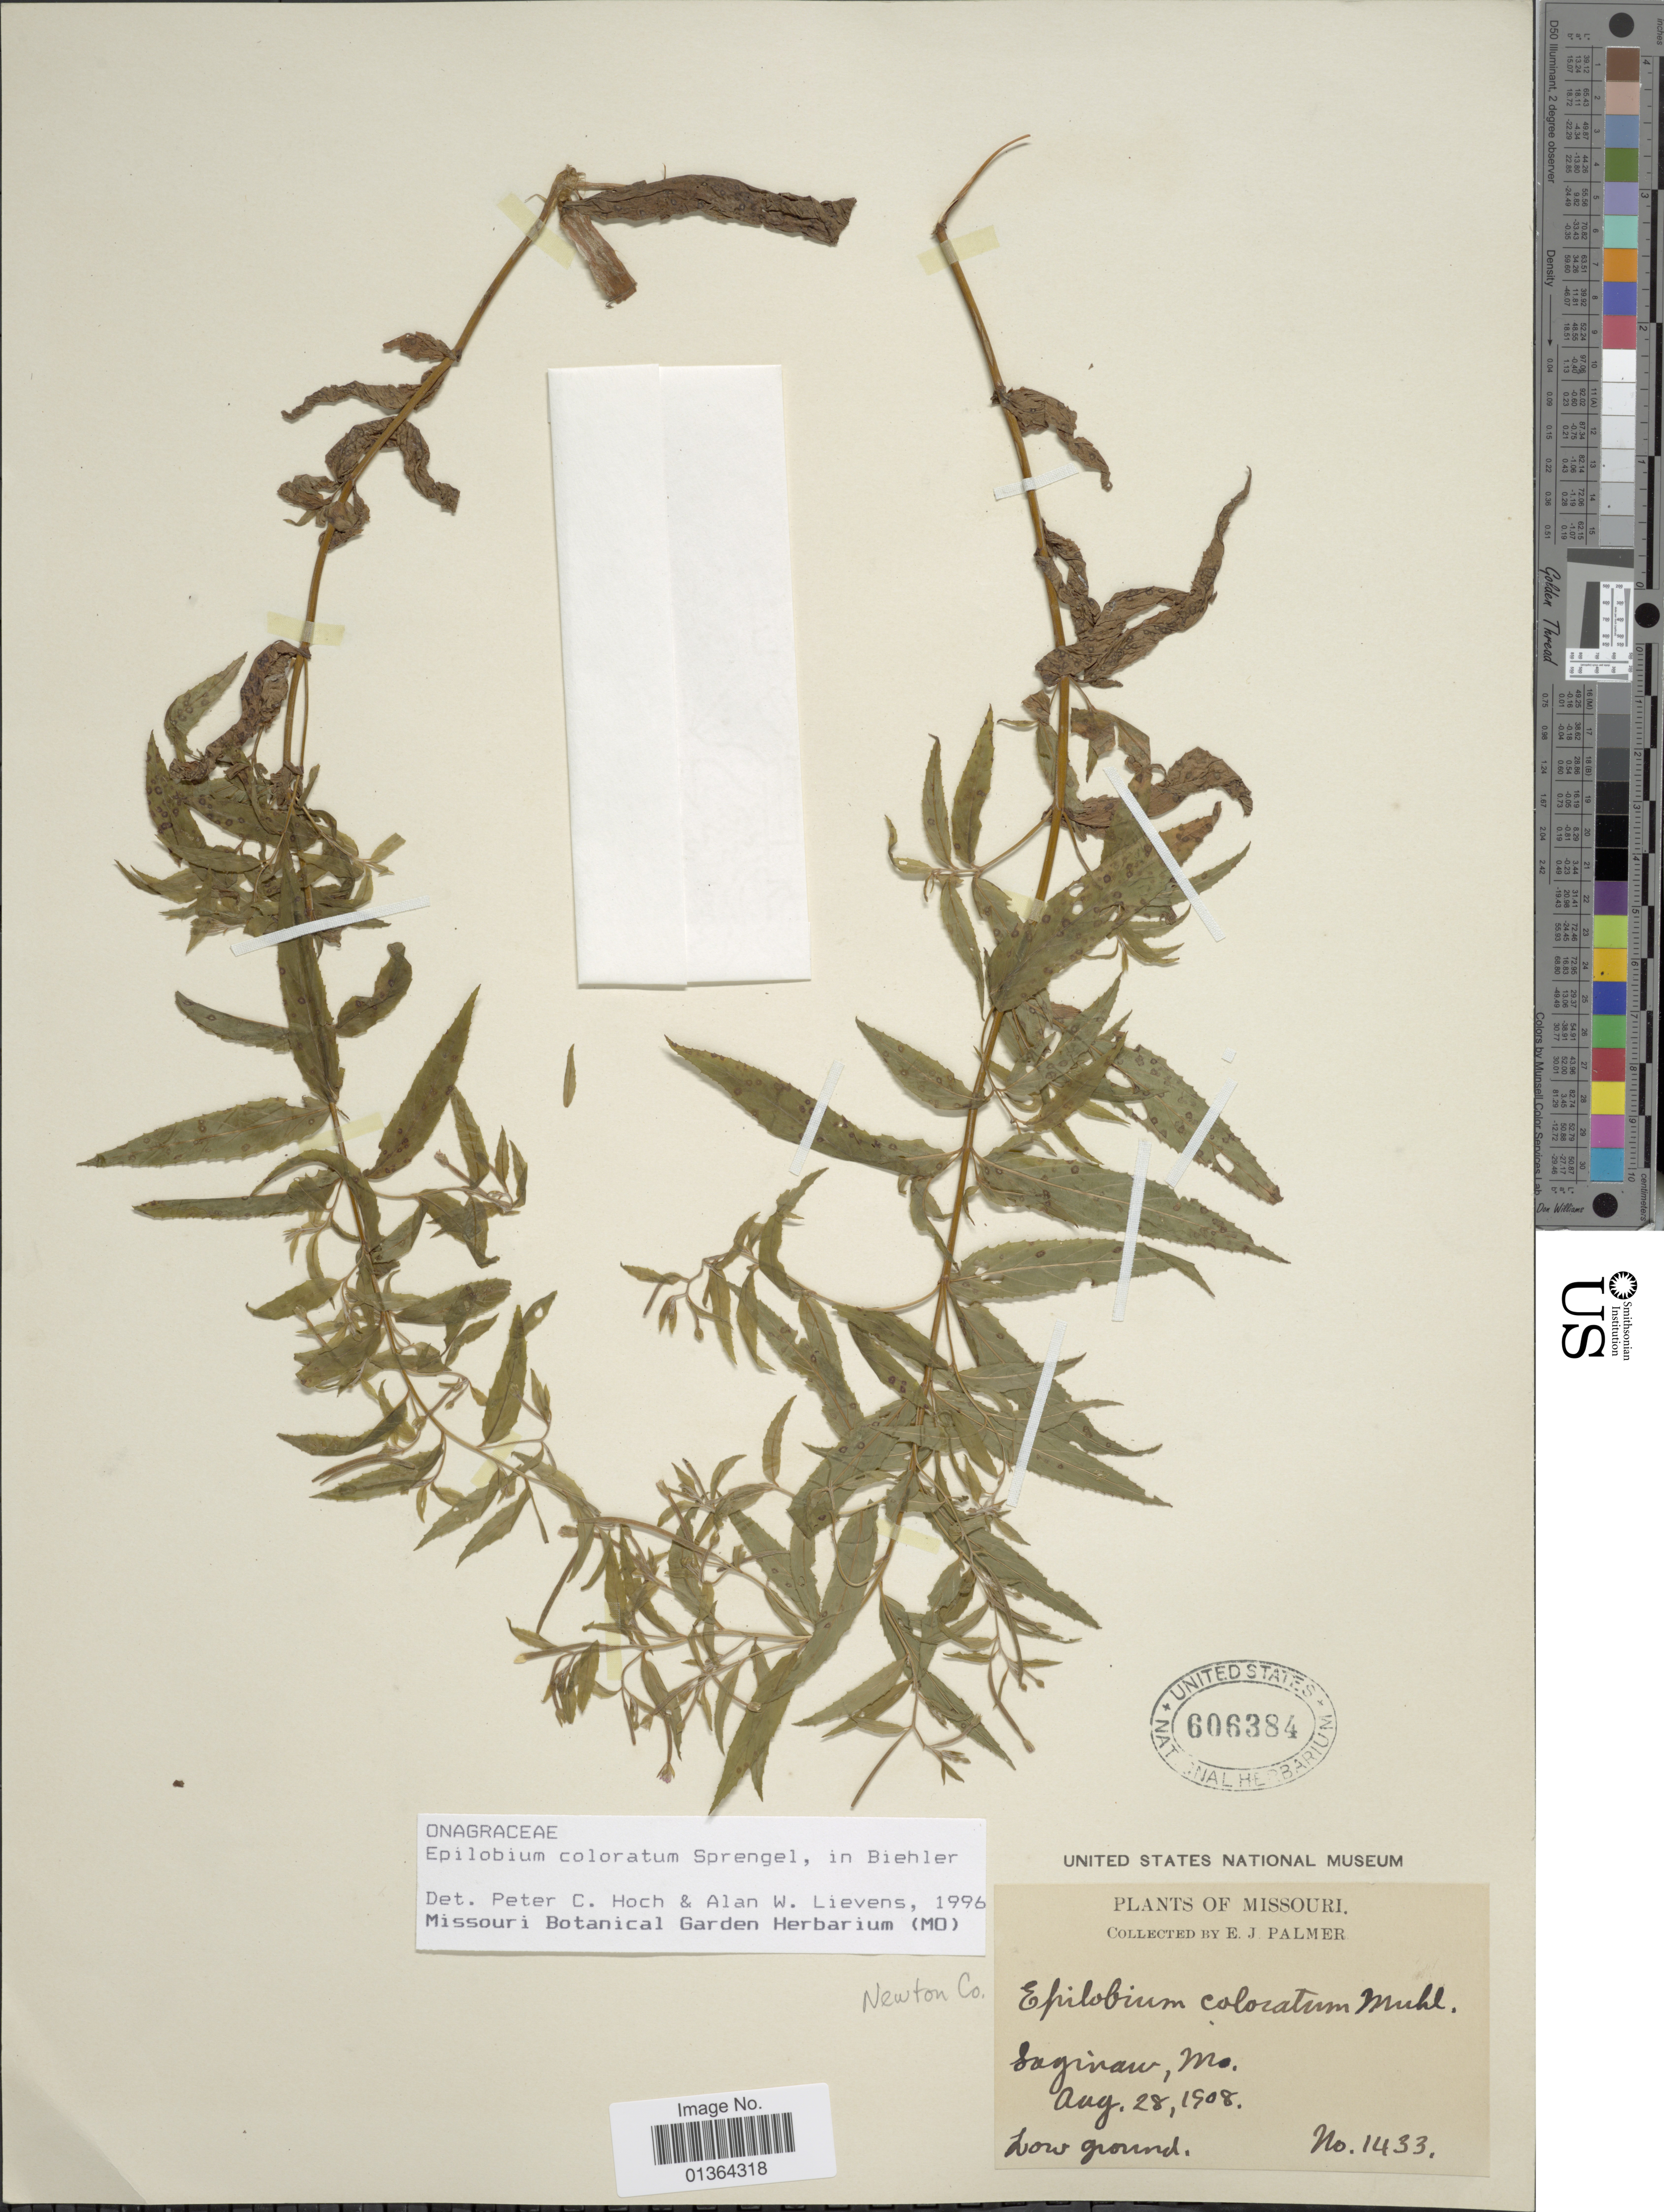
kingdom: Plantae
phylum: Tracheophyta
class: Magnoliopsida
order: Myrtales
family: Onagraceae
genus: Epilobium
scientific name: Epilobium coloratum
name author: Biehler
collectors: E. J. Palmer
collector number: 1433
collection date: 1908-08-28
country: United States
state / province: Missouri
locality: Saginaw, Mo.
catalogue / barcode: US 606384